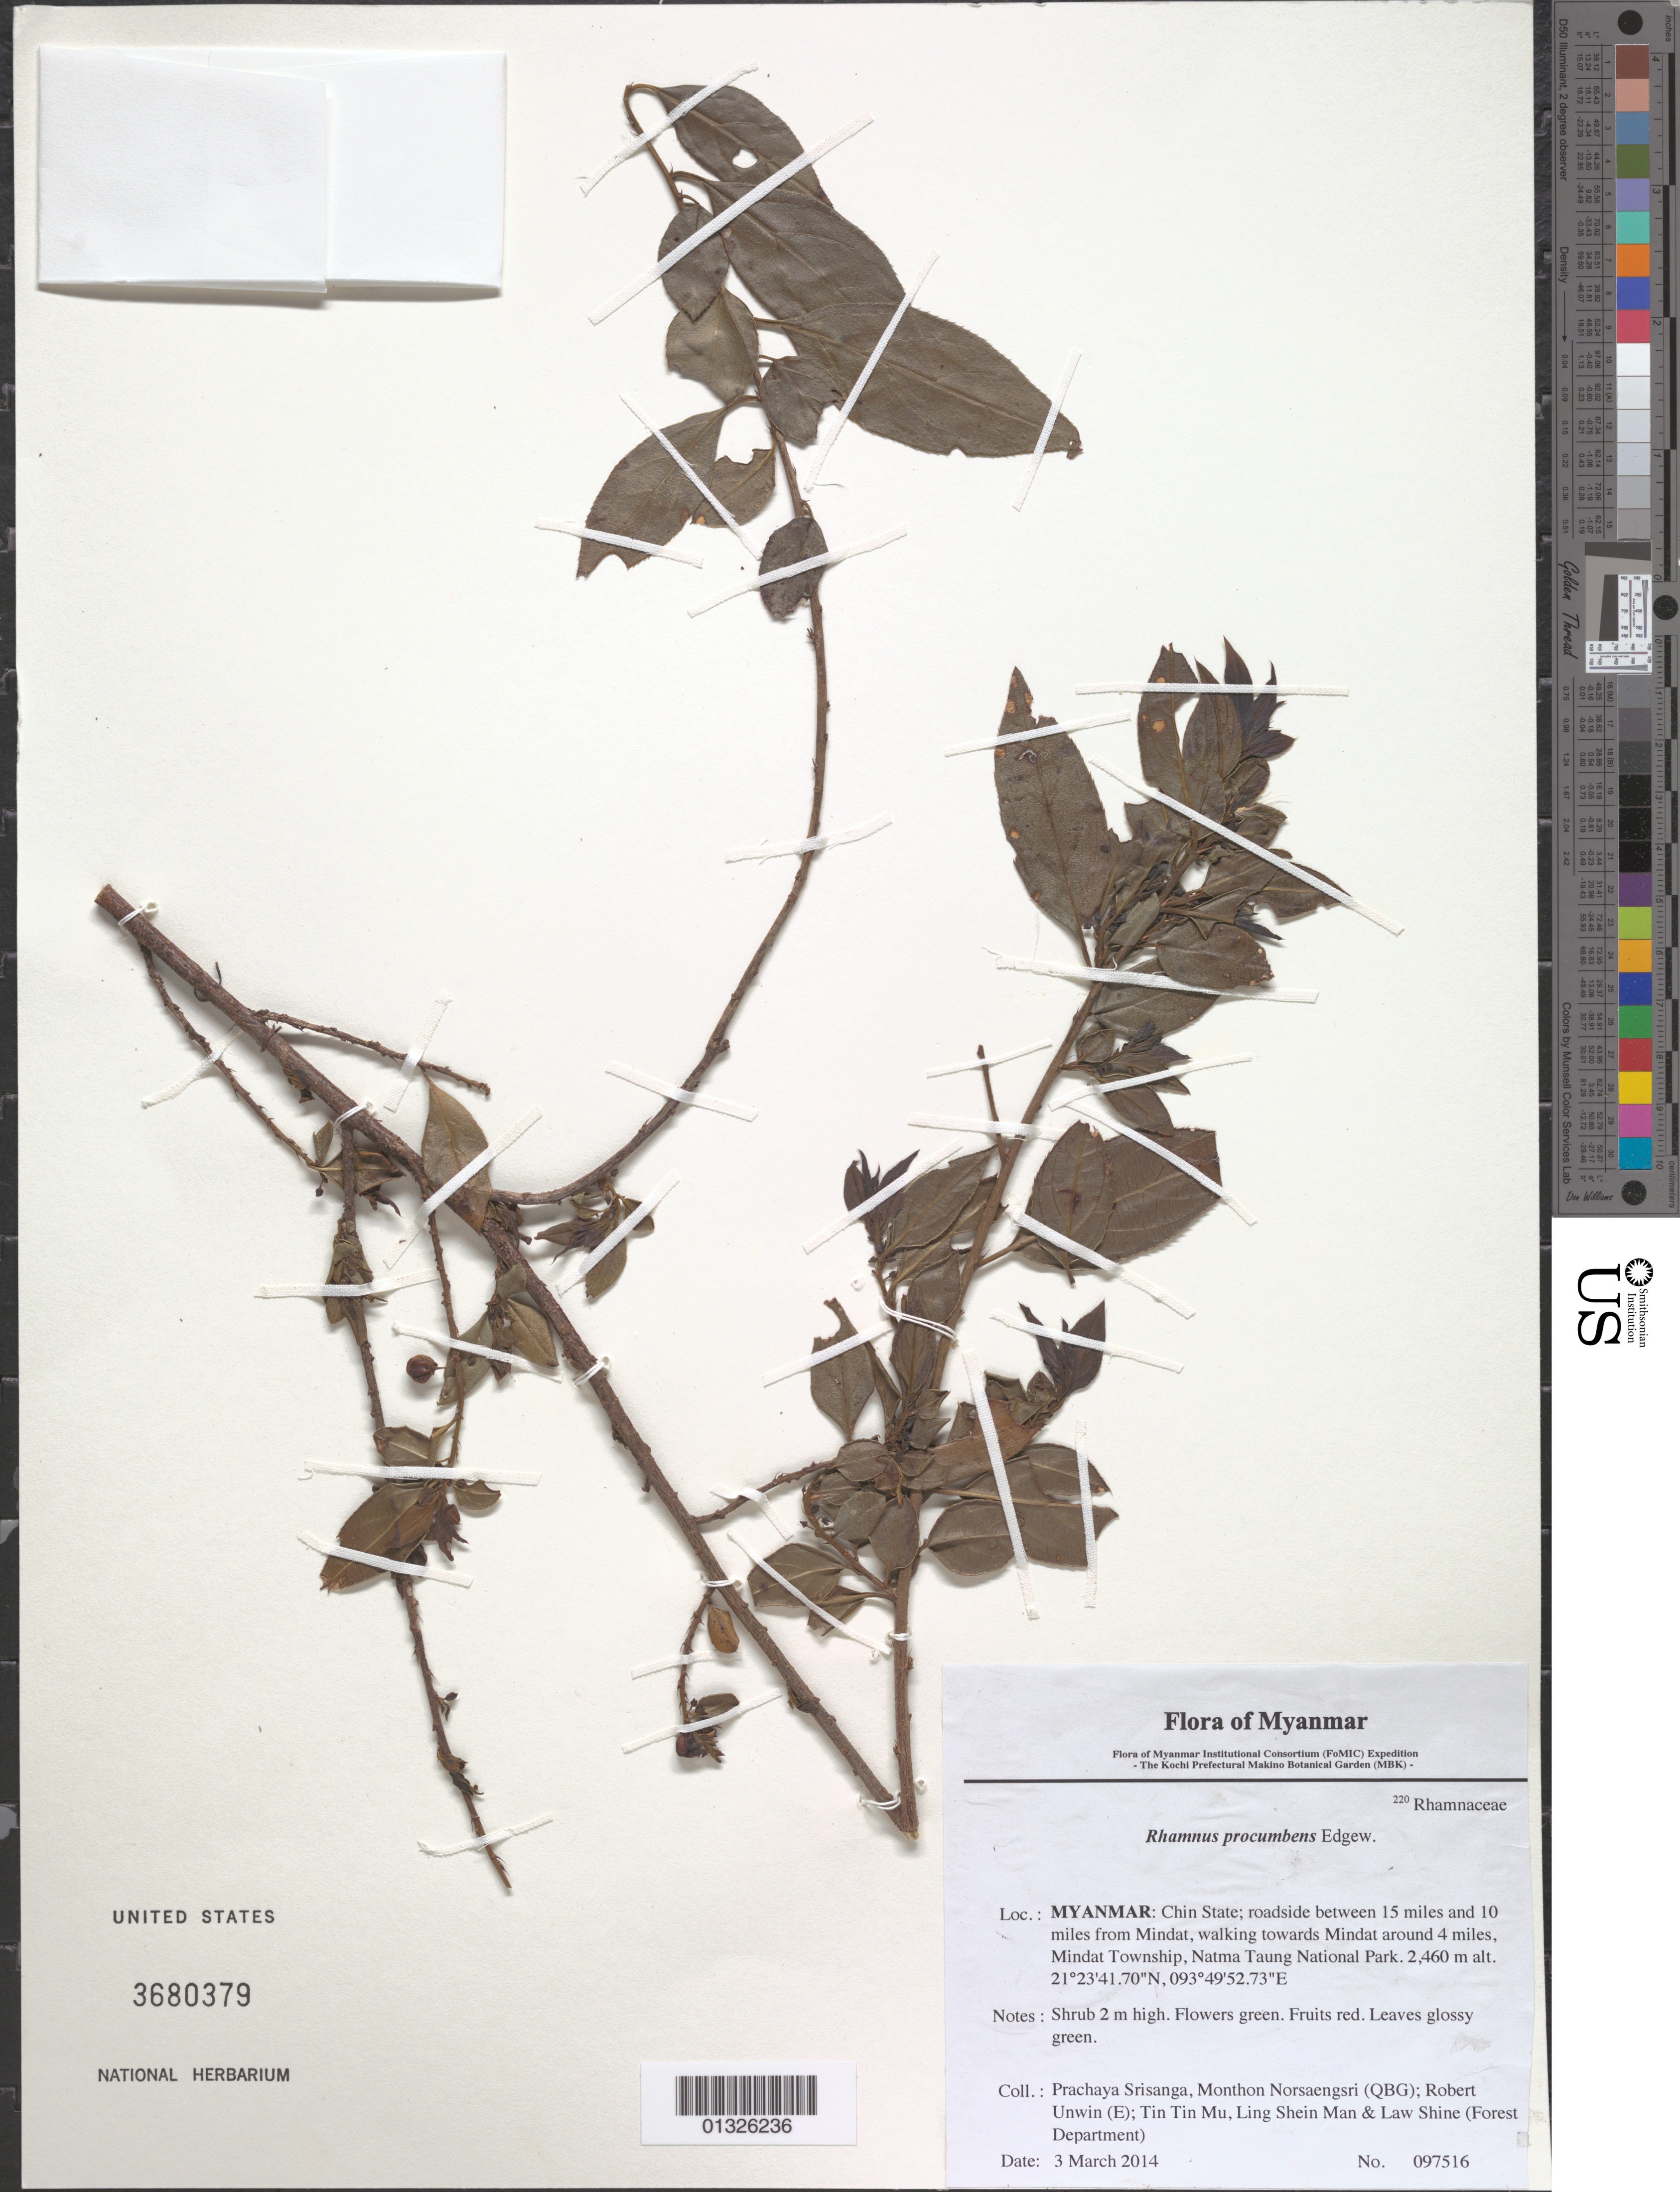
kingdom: Plantae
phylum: Tracheophyta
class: Magnoliopsida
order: Rosales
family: Rhamnaceae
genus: Rhamnus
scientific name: Rhamnus procumbens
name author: Edgew.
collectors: P. Srisanga, M. Norsaengsri, R. Unwin, Tin Tin Mu, Ling Shein Man & L. Shine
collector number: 97516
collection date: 2014-03-03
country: Myanmar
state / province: Chin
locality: Roadside between 15 miles and 10 miles from Mindat, walking towards Mindat around 4 miles, Mindat Township, Natma Taung National Park.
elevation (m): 2460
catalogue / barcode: US 3680379